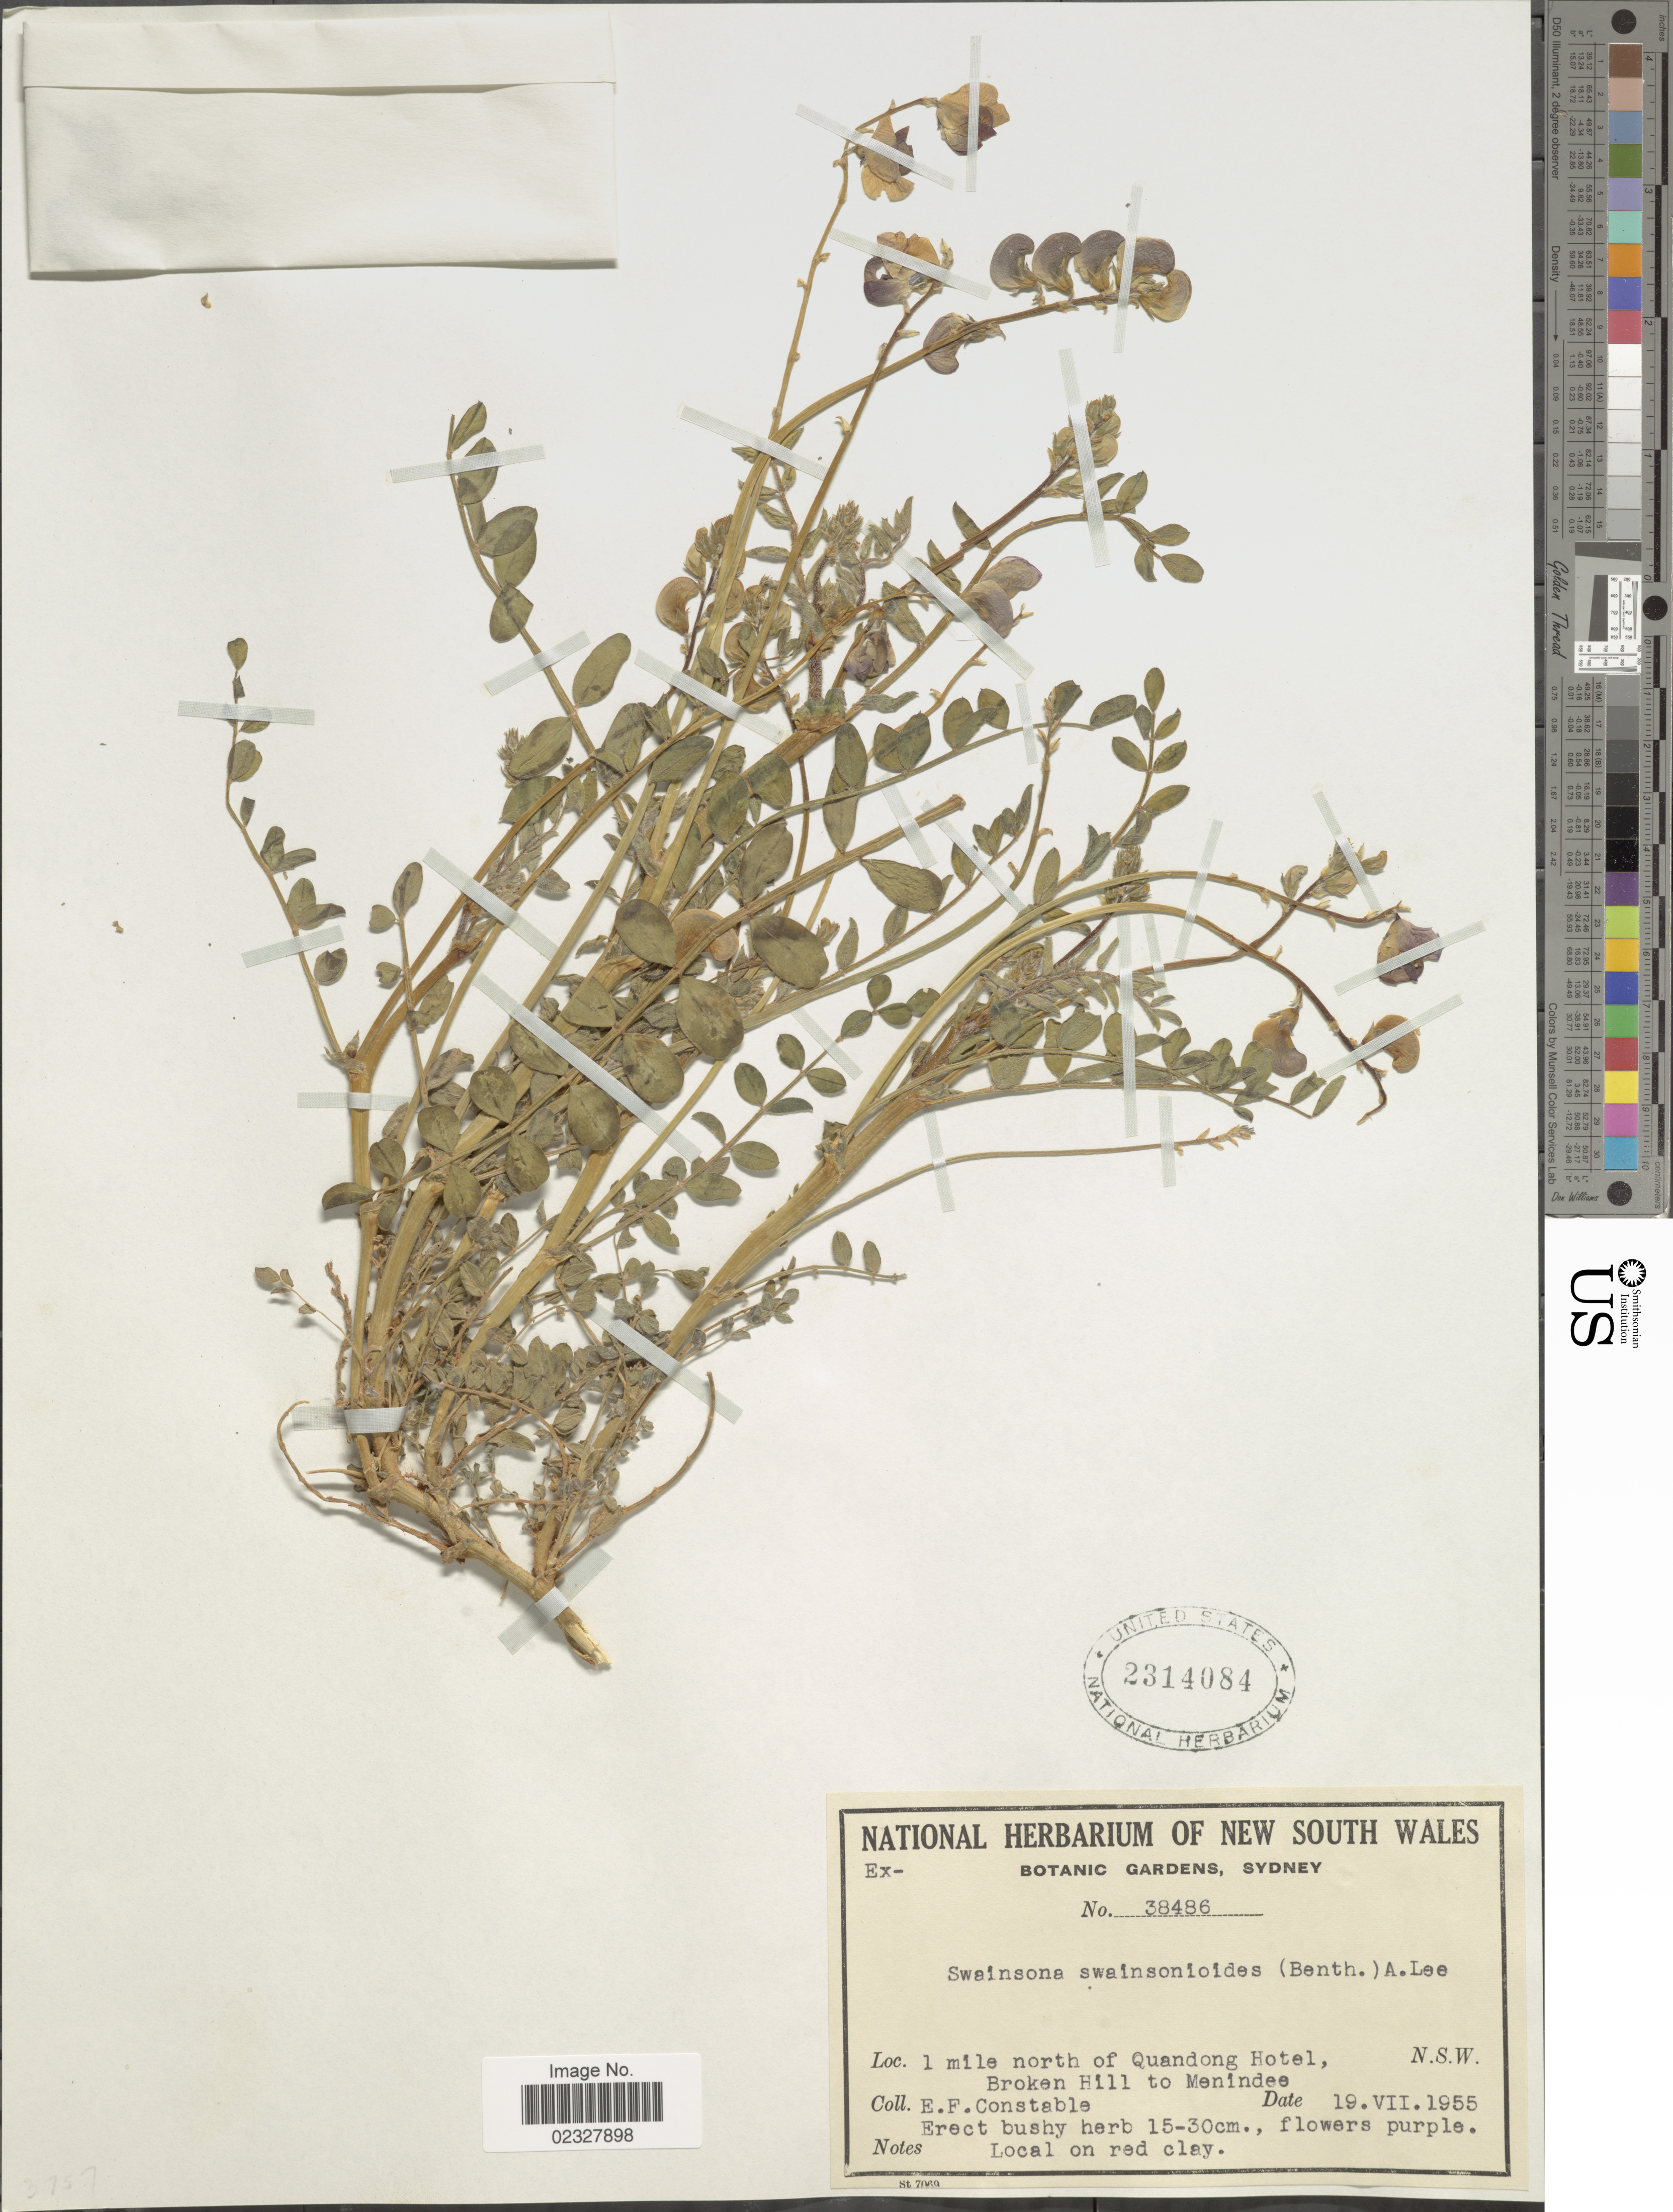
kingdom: Plantae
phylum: Tracheophyta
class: Magnoliopsida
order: Fabales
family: Fabaceae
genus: Swainsona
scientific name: Swainsona swainsonioides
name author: A.T. Lee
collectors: E. F. Constable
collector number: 38486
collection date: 1955-07-19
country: Australia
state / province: New South Wales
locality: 1 mile north of Quadong Hotel, Broken Hill to Menindee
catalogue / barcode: US 2314084